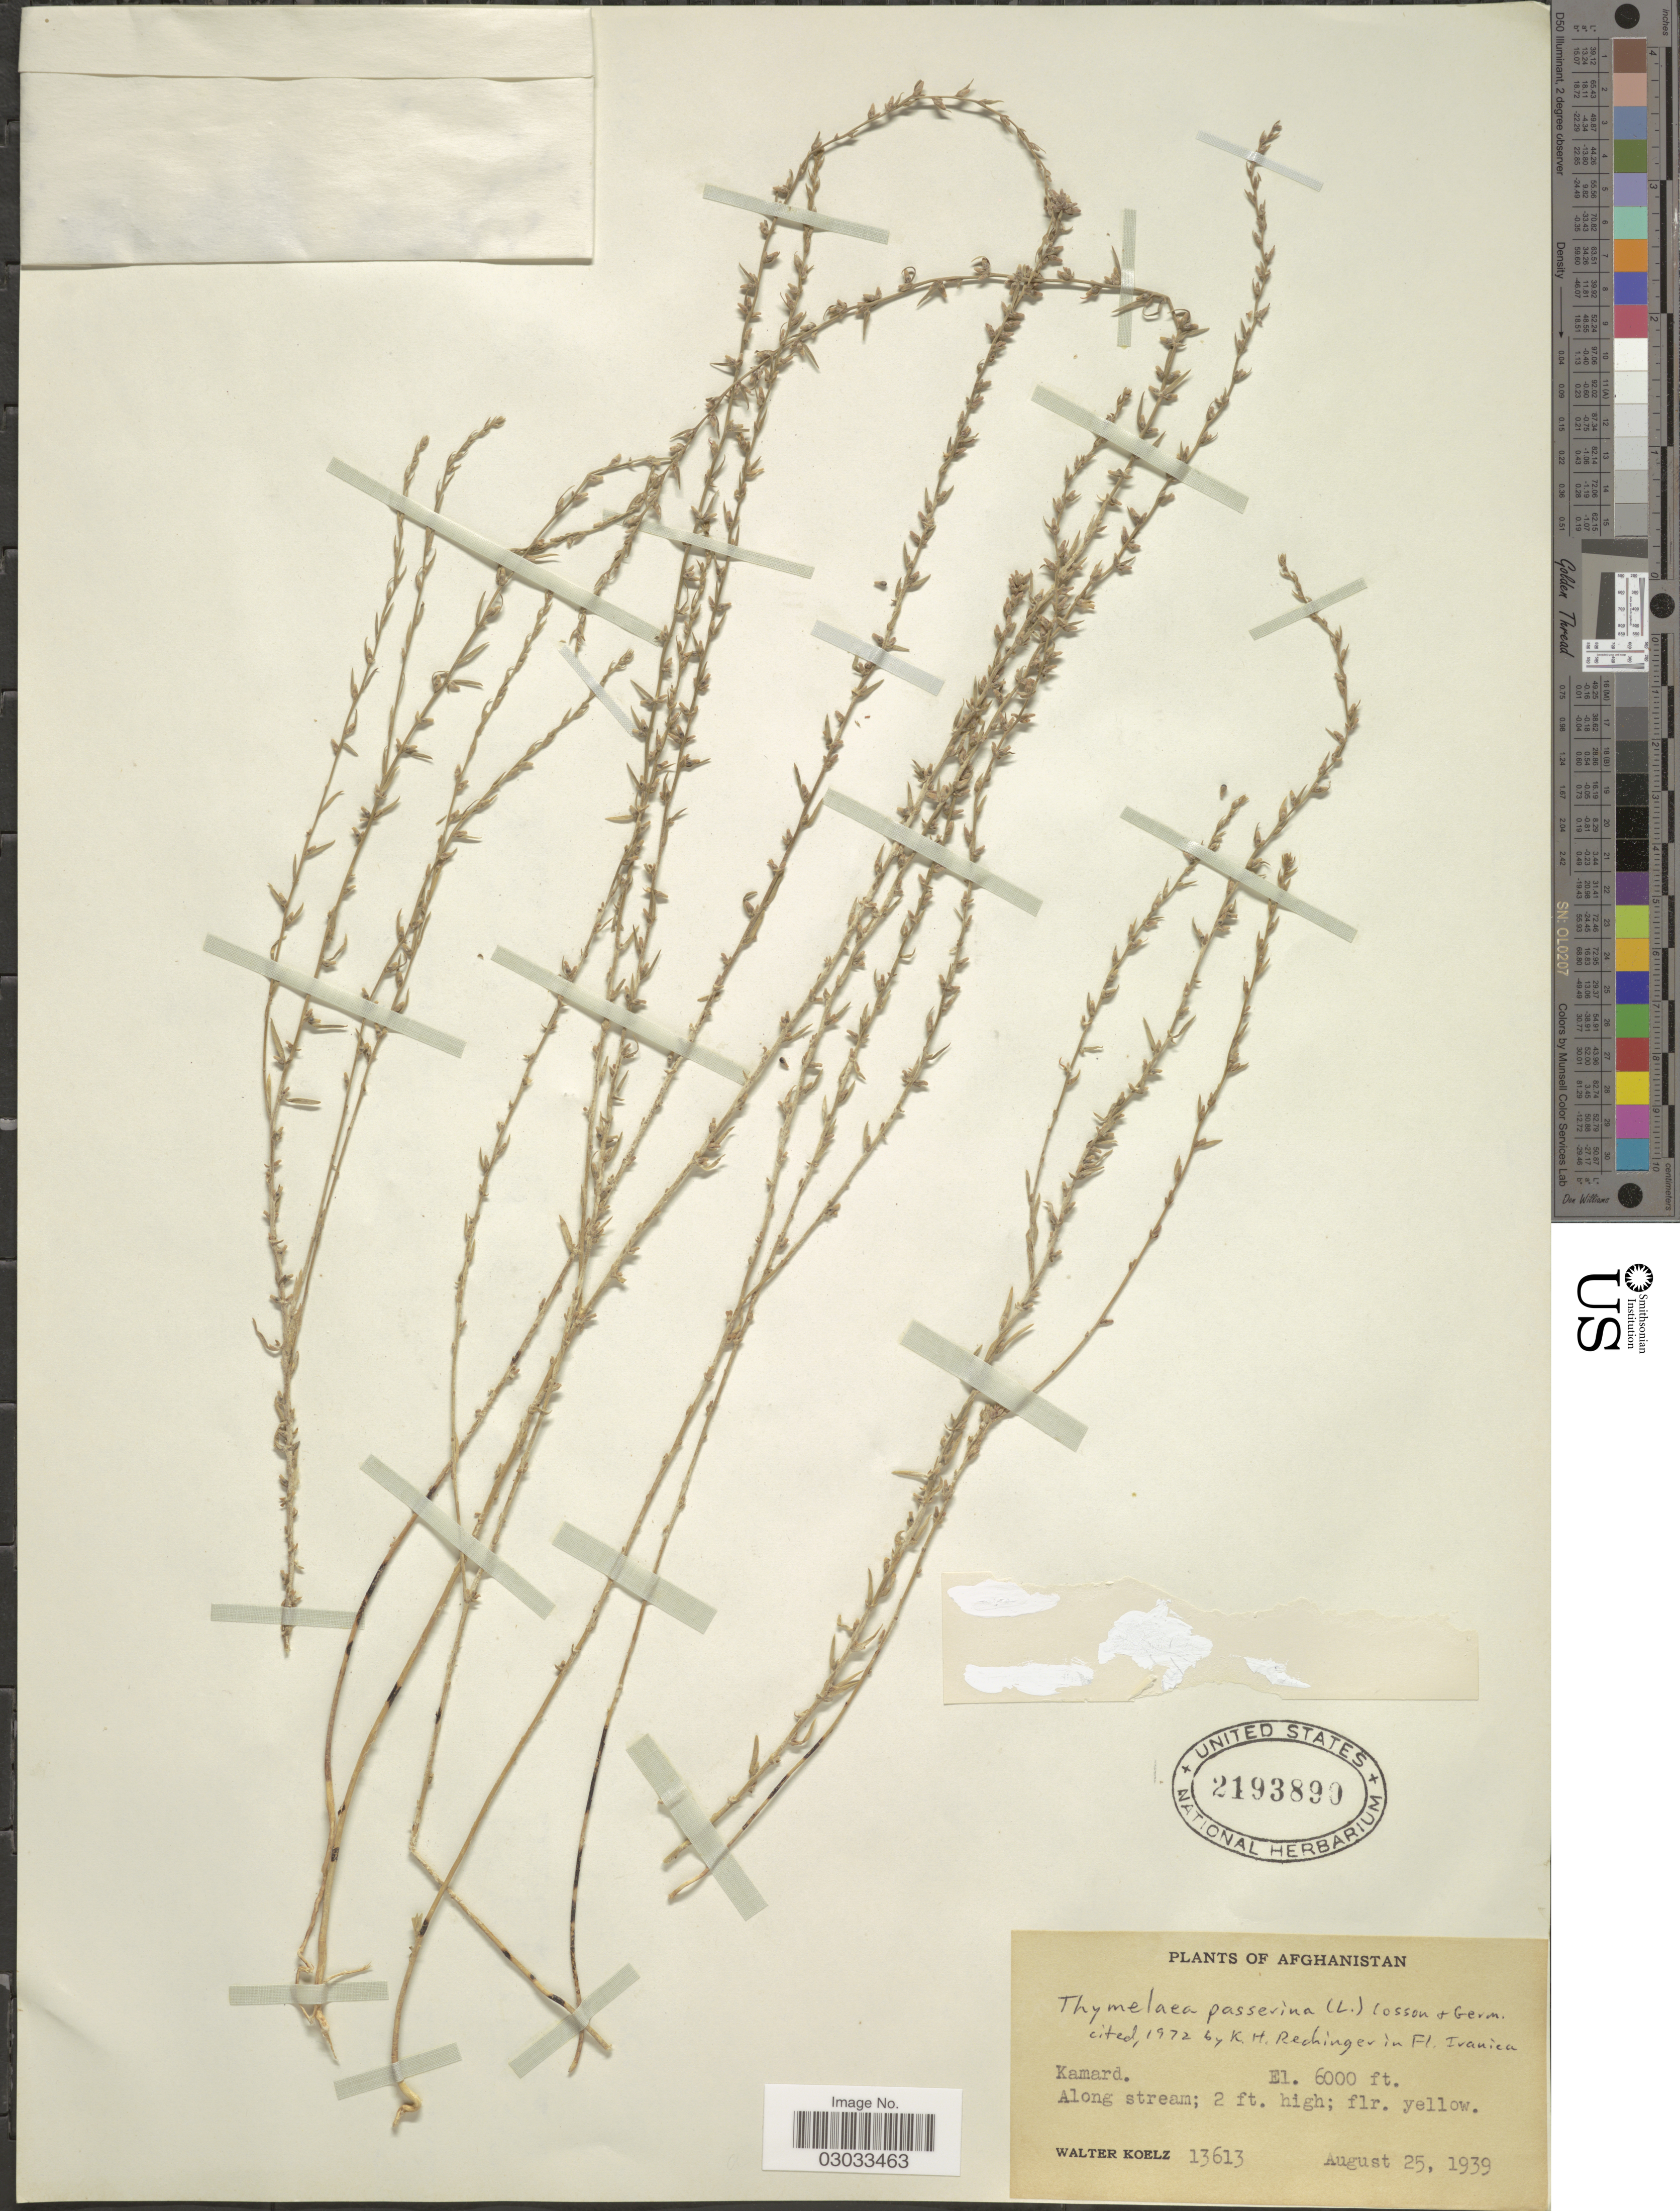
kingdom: Plantae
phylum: Tracheophyta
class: Magnoliopsida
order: Malvales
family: Thymelaeaceae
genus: Thymelaea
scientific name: Thymelaea passerina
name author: (L.) Coss. & Germ.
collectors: W. N. Koelz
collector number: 13613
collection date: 1939-08-25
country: Afghanistan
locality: Kamard.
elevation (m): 1829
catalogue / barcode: US 2193890